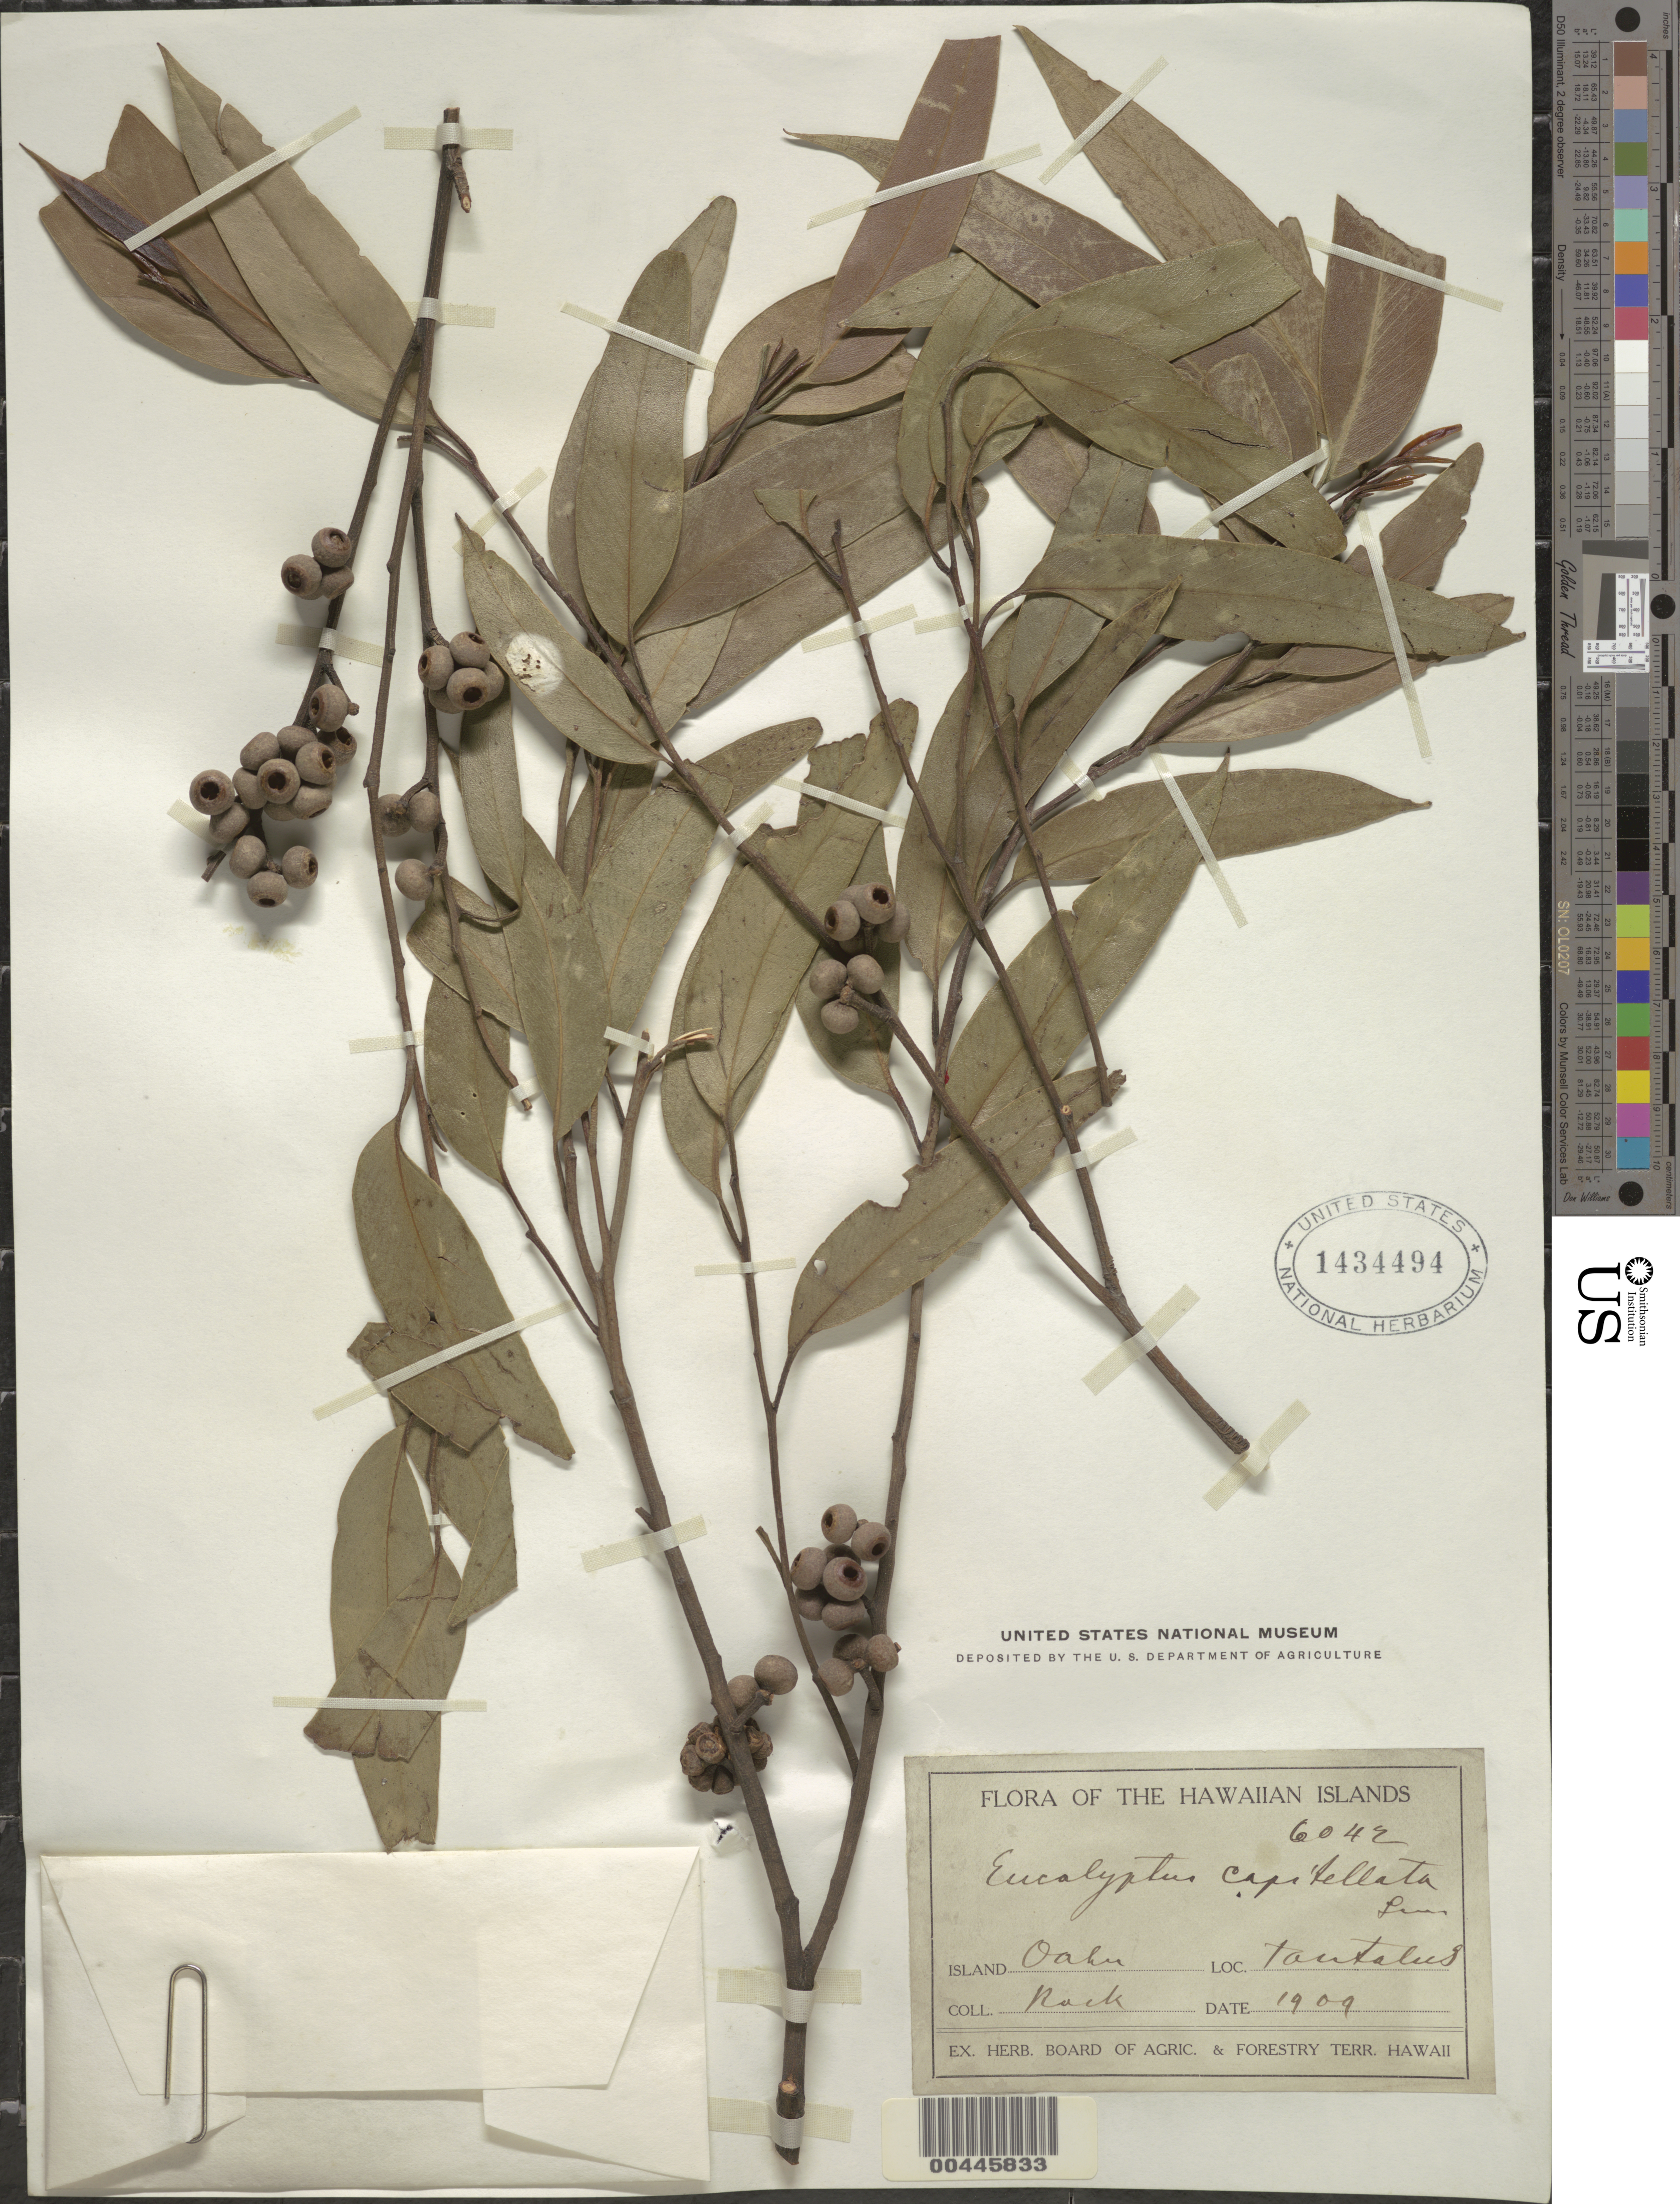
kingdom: Plantae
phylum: Tracheophyta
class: Magnoliopsida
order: Myrtales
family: Myrtaceae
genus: Eucalyptus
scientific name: Eucalyptus capitellata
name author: Sm.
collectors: J. F. Rock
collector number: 6042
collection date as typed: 1909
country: United States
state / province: Hawaii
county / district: Honolulu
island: Oahu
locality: Tantalus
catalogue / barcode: US 1434494